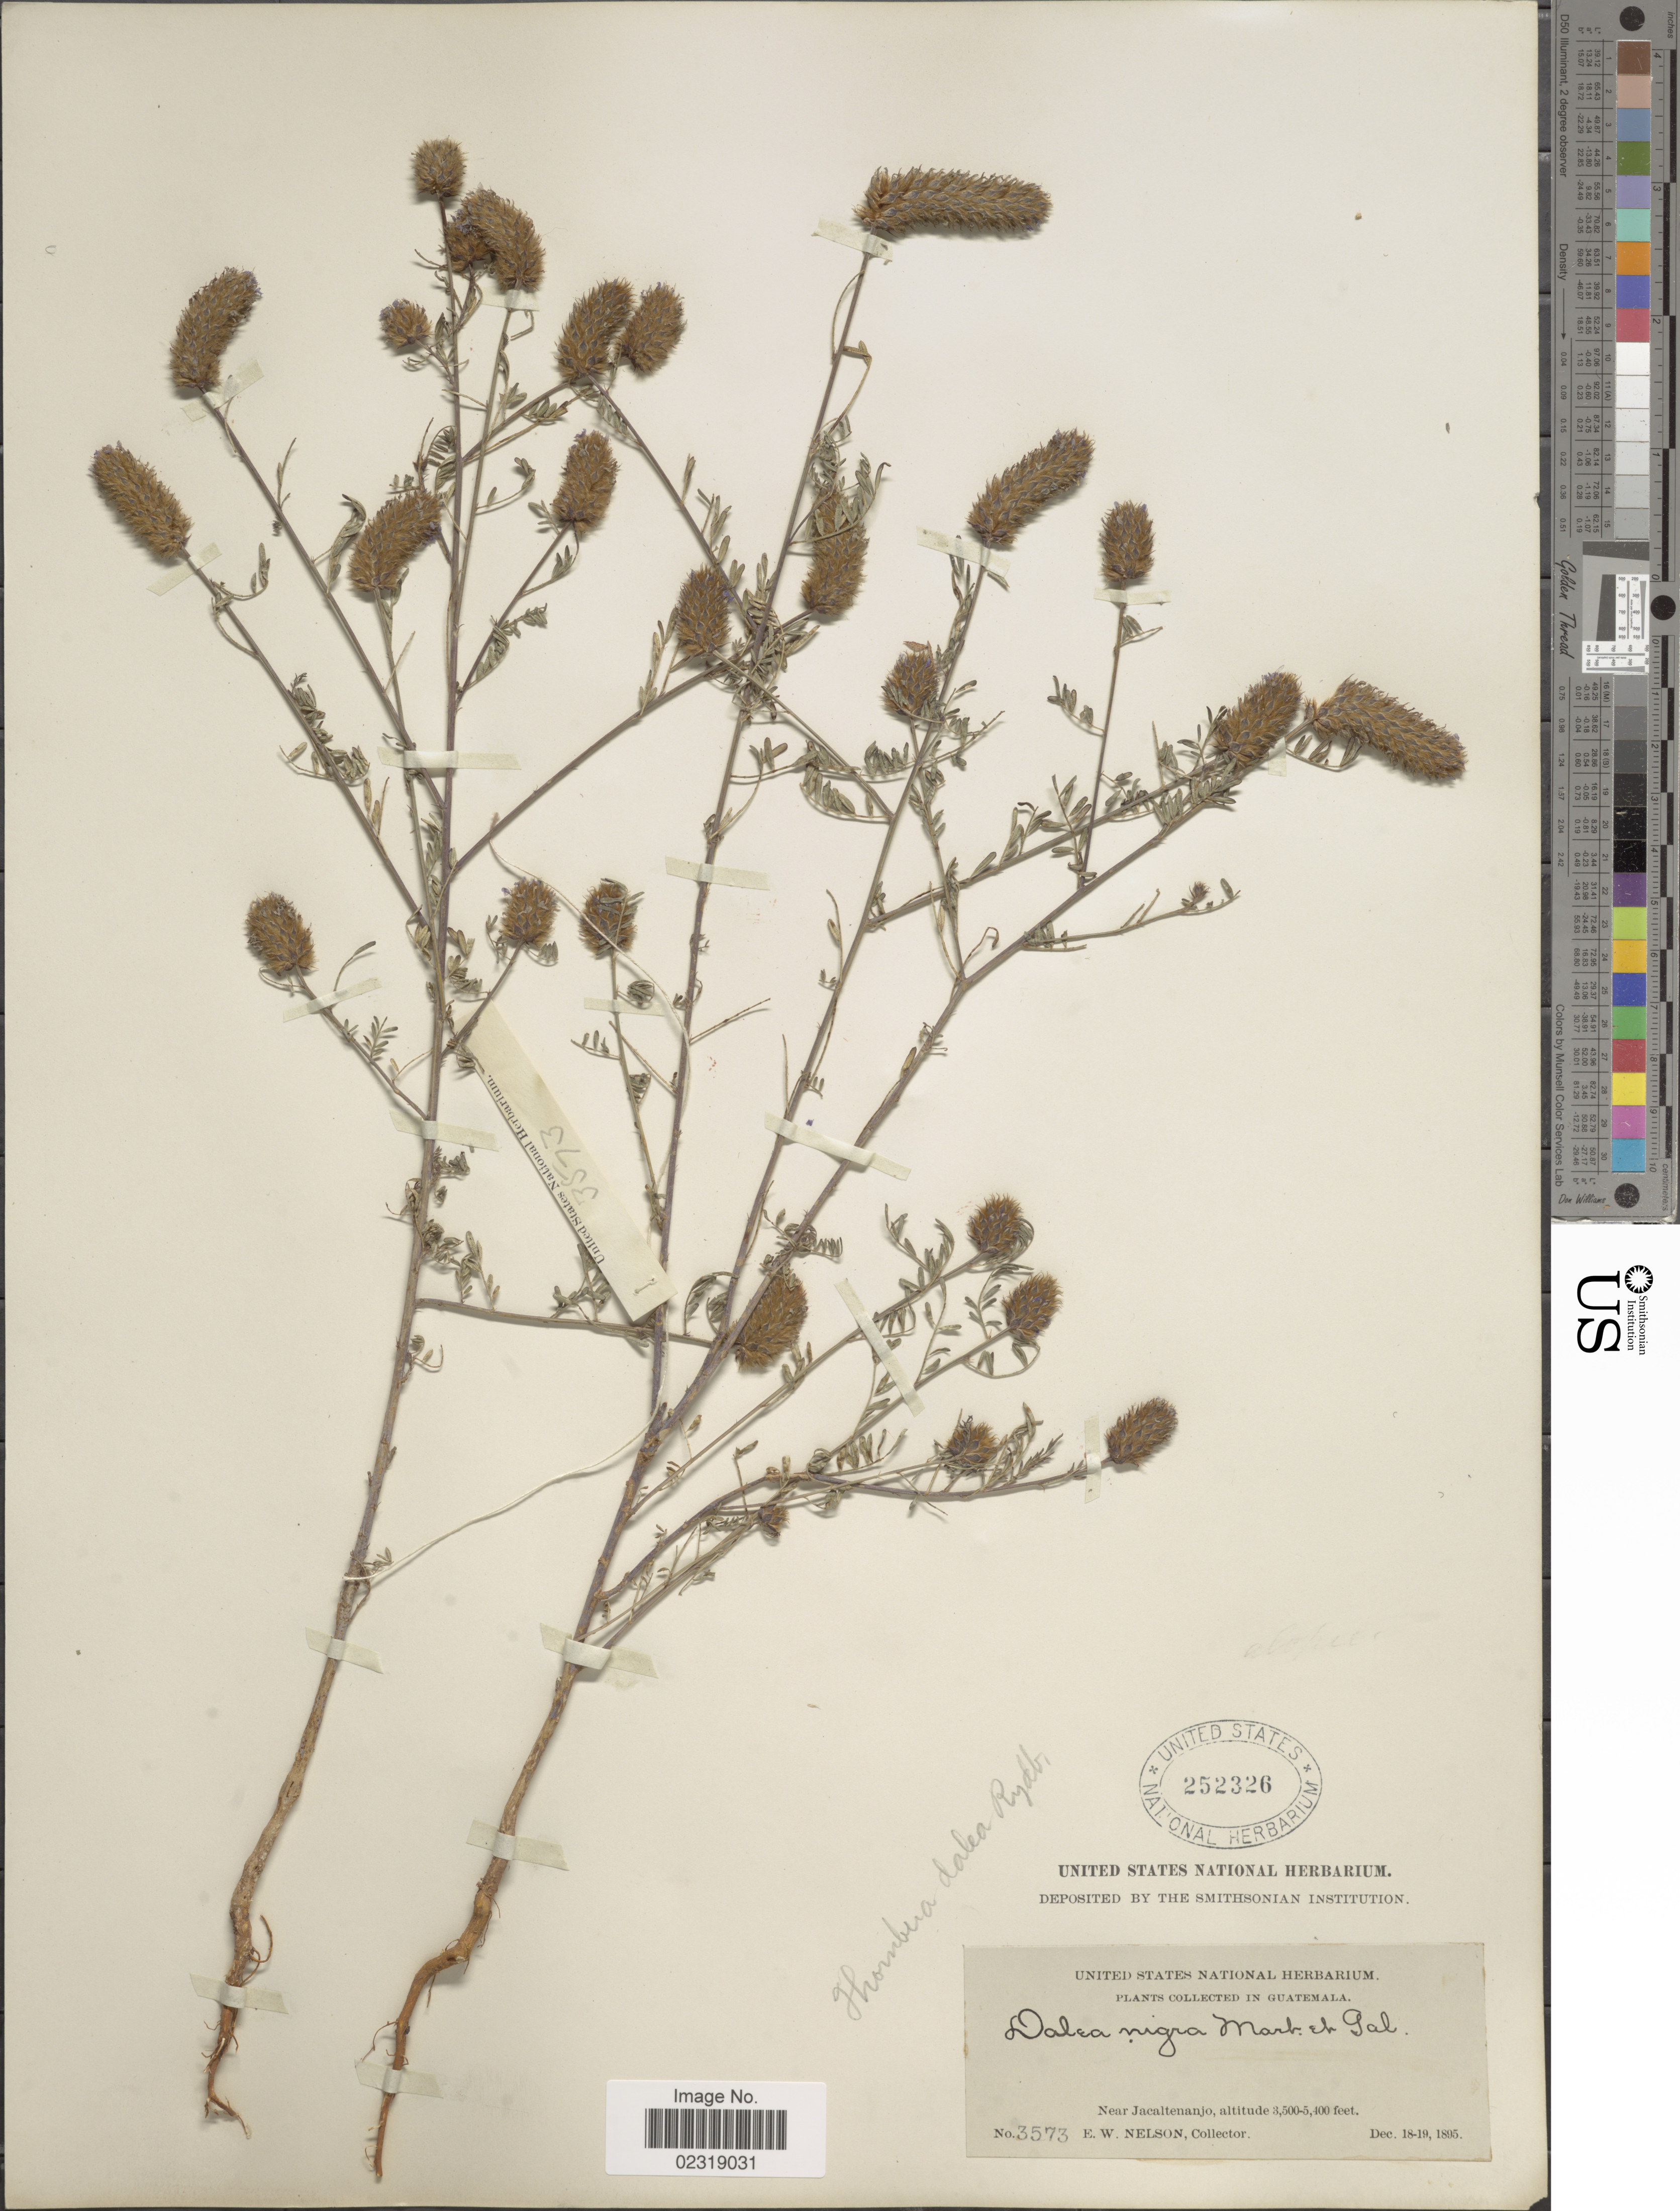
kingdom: Plantae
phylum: Tracheophyta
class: Magnoliopsida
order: Fabales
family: Fabaceae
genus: Dalea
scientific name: Dalea cliffortiana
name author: Willd.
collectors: E. W. Nelson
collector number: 3573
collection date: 1895-12-18/1895-12-19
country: Guatemala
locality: Near Jacaltenanjo, Guatemala.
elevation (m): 3500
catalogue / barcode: US 252326